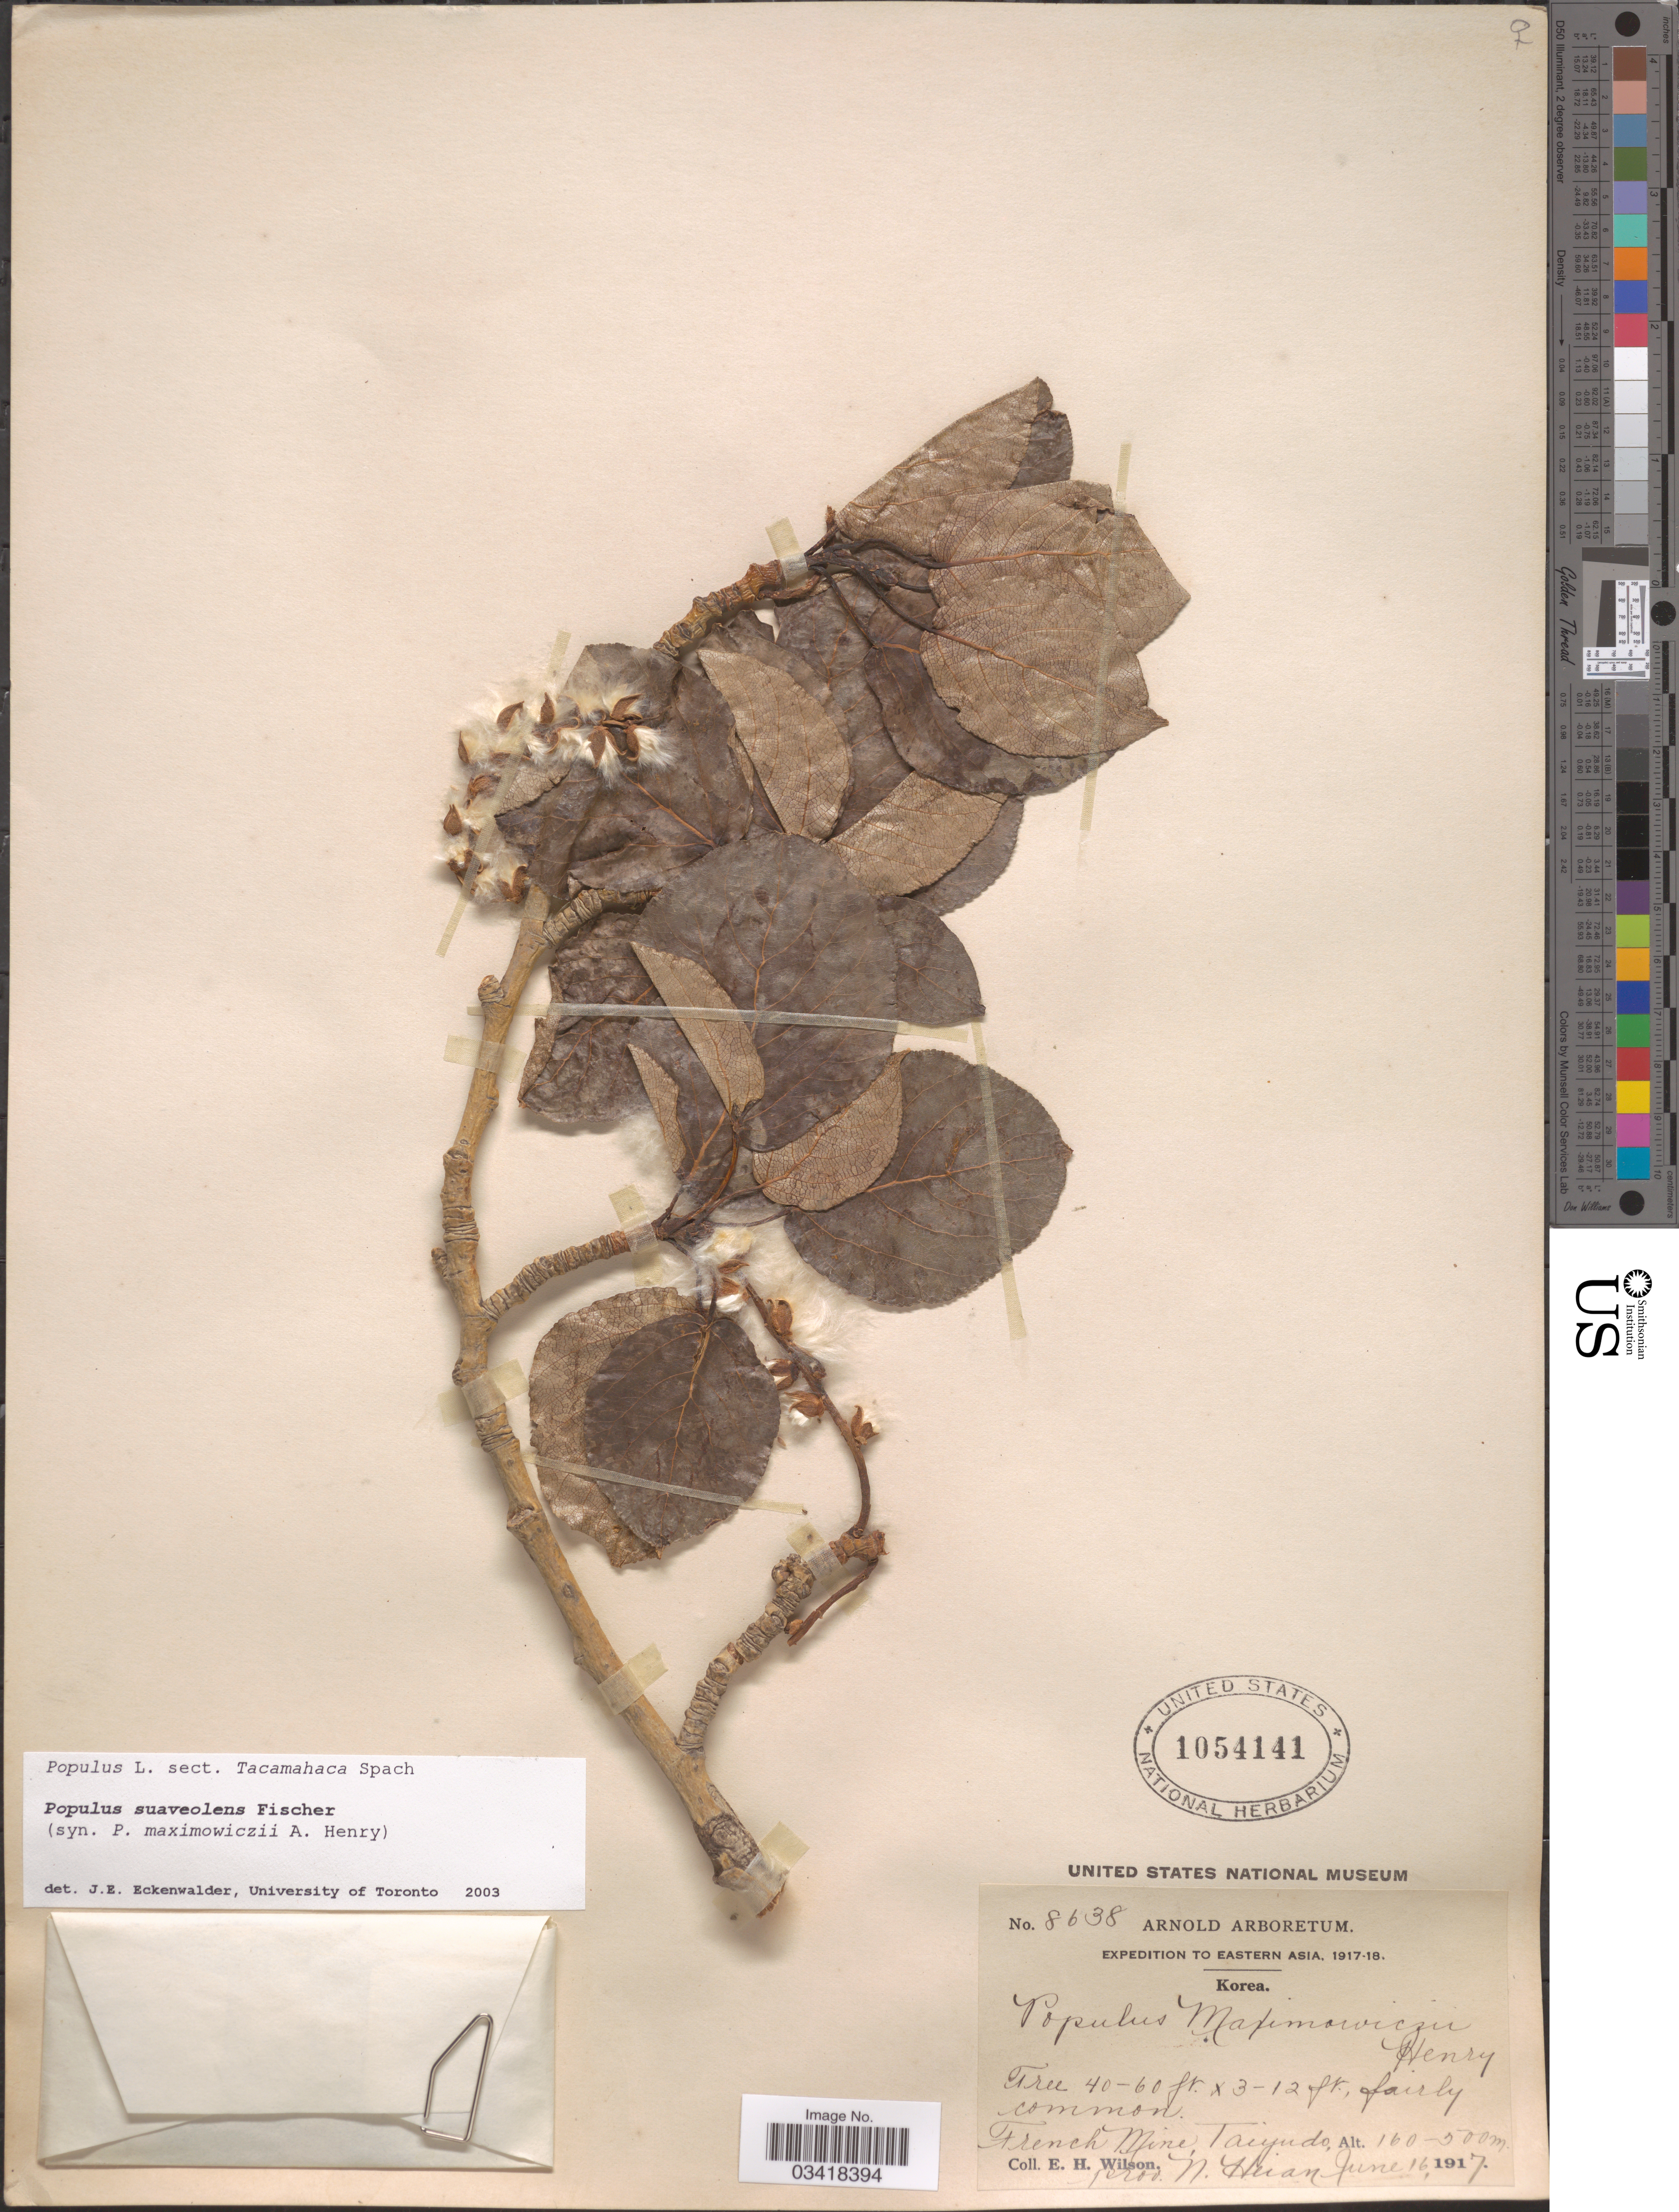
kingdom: Plantae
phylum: Tracheophyta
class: Magnoliopsida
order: Malpighiales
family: Salicaceae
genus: Populus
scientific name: Populus suaveolens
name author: Fisch.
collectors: E. Wilson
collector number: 8638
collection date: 1917-06-16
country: North Korea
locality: Eastern Asia. French Mine, Taiyudo, prov. N. Heian.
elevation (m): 160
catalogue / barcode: US 1054141